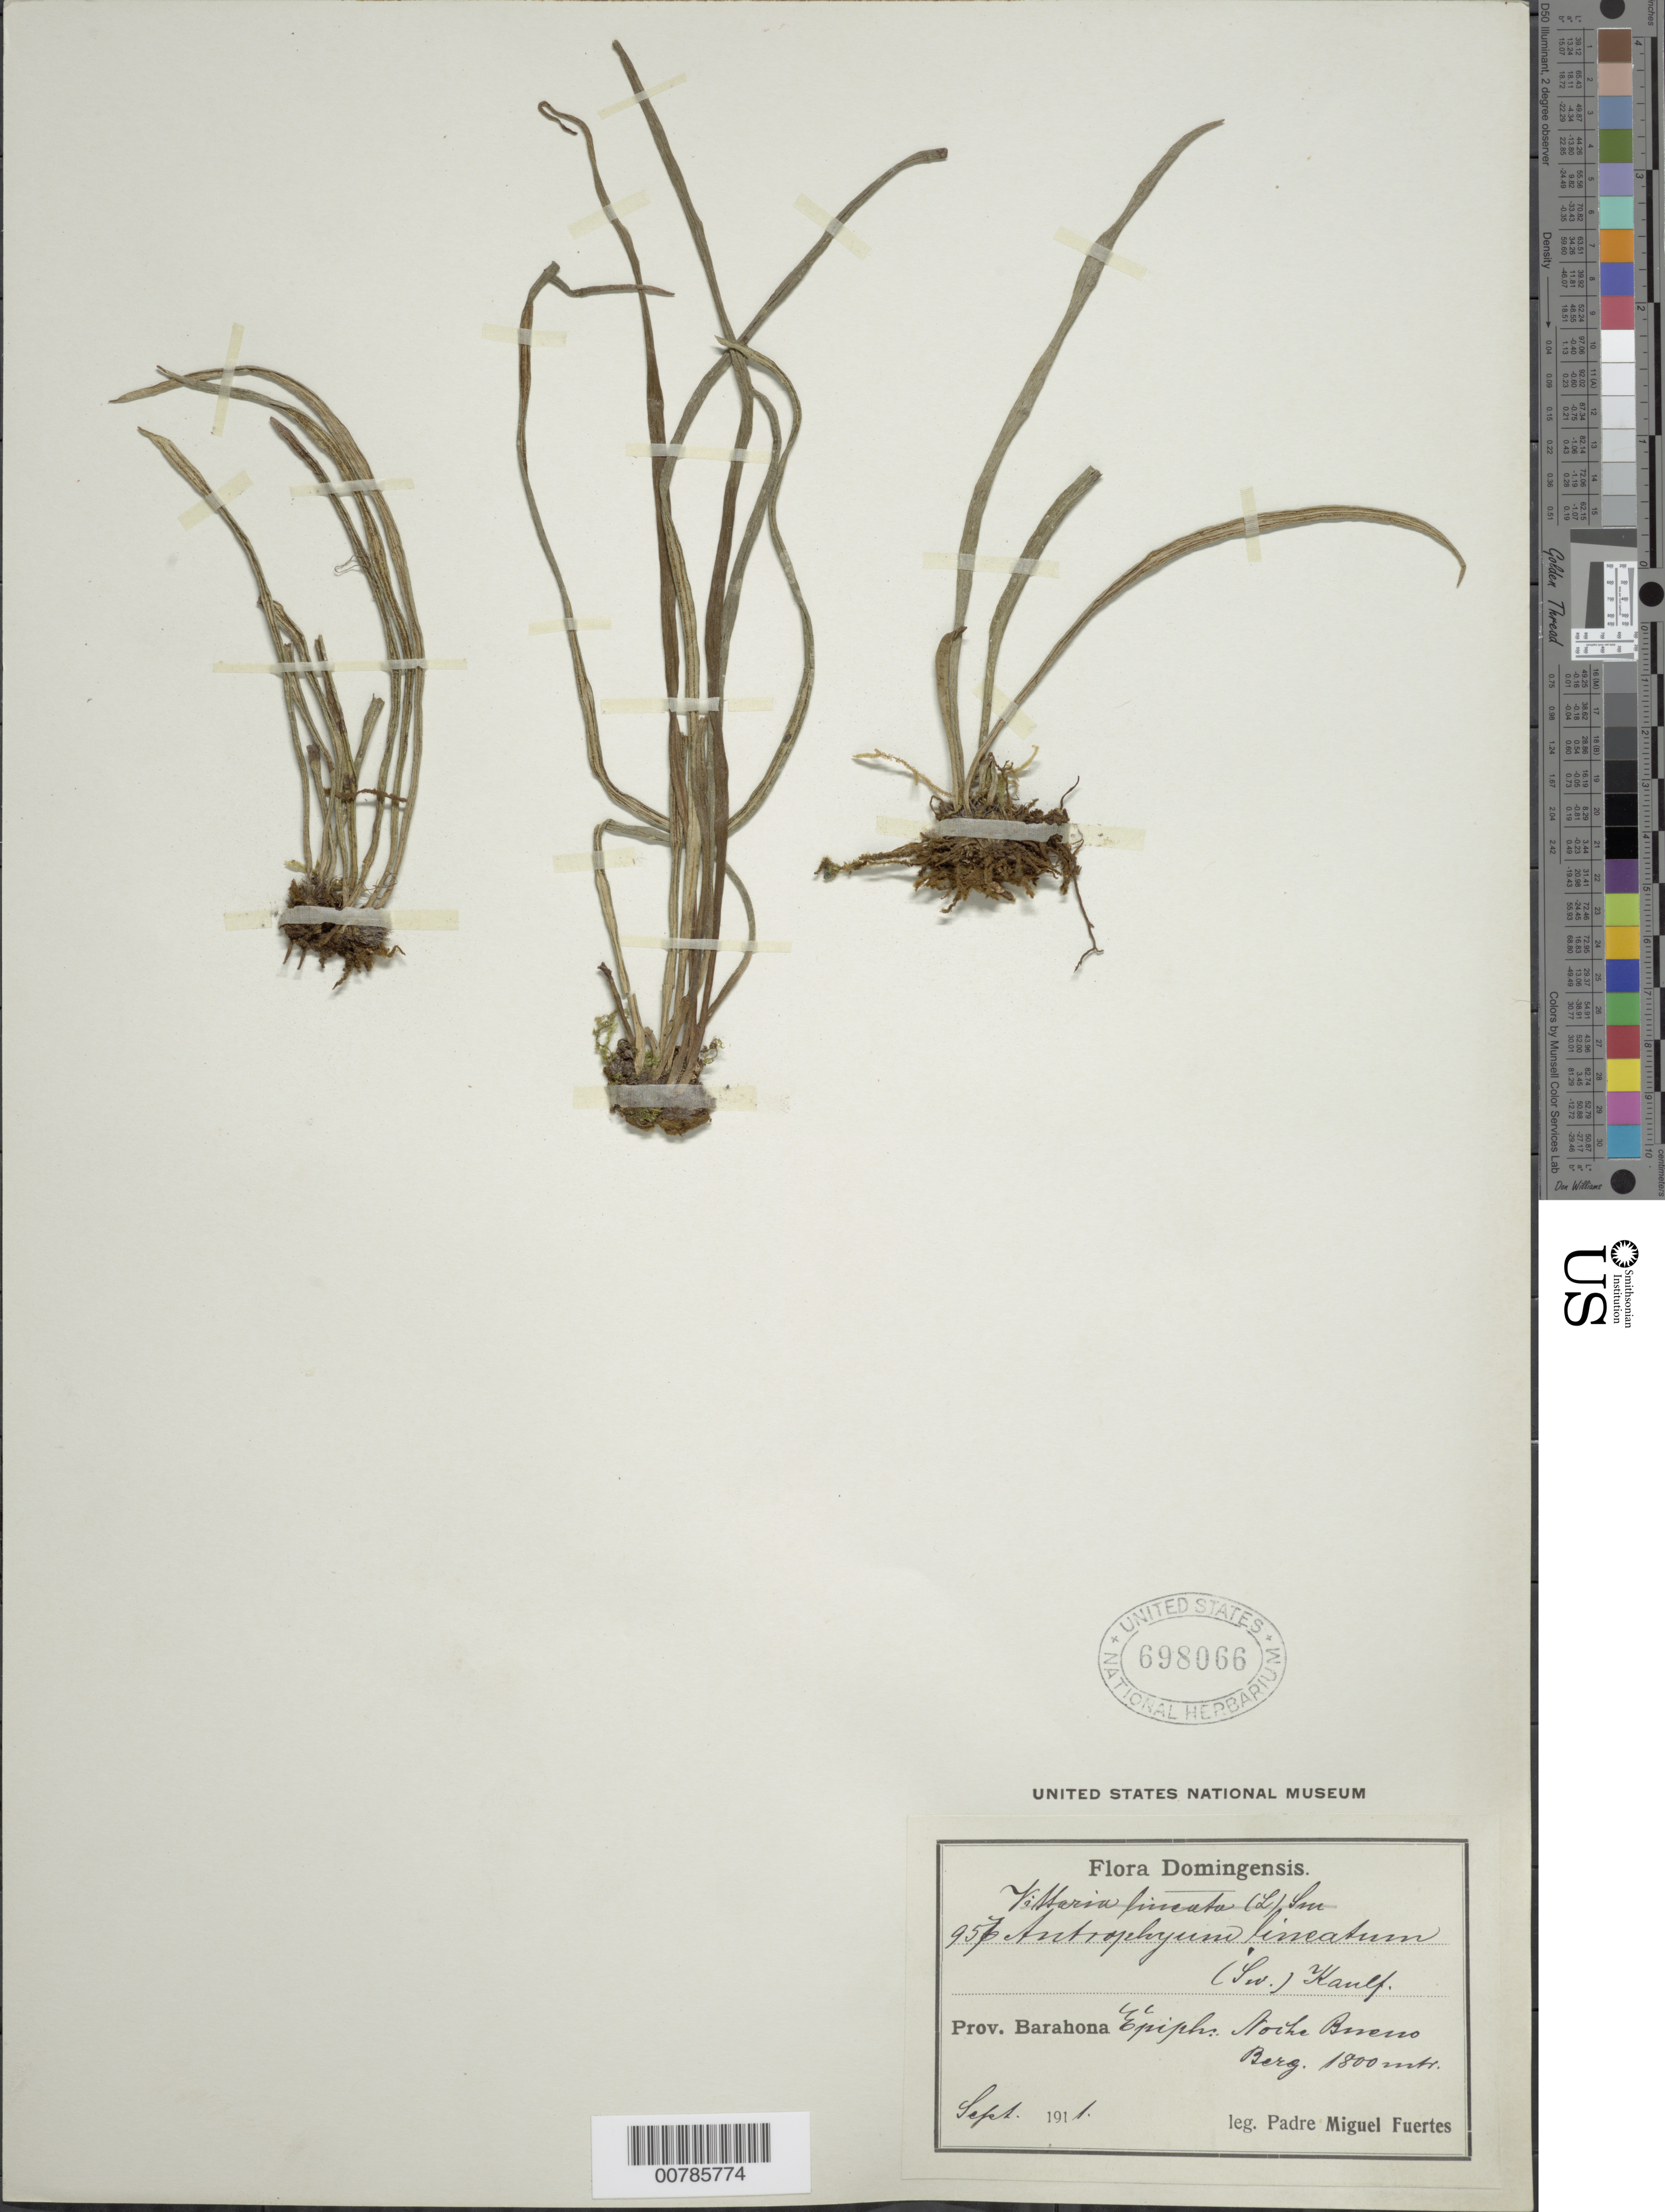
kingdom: Plantae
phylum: Tracheophyta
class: Polypodiopsida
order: Polypodiales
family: Pteridaceae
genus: Polytaenium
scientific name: Polytaenium lineatum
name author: (Sw.) J. Sm.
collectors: M. D. Fuertes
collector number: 957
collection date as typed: Sep 1911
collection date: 1911-09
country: Dominican Republic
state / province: Barahona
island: Hispaniola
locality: Noche Buena Bay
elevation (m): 1800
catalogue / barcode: US 698066